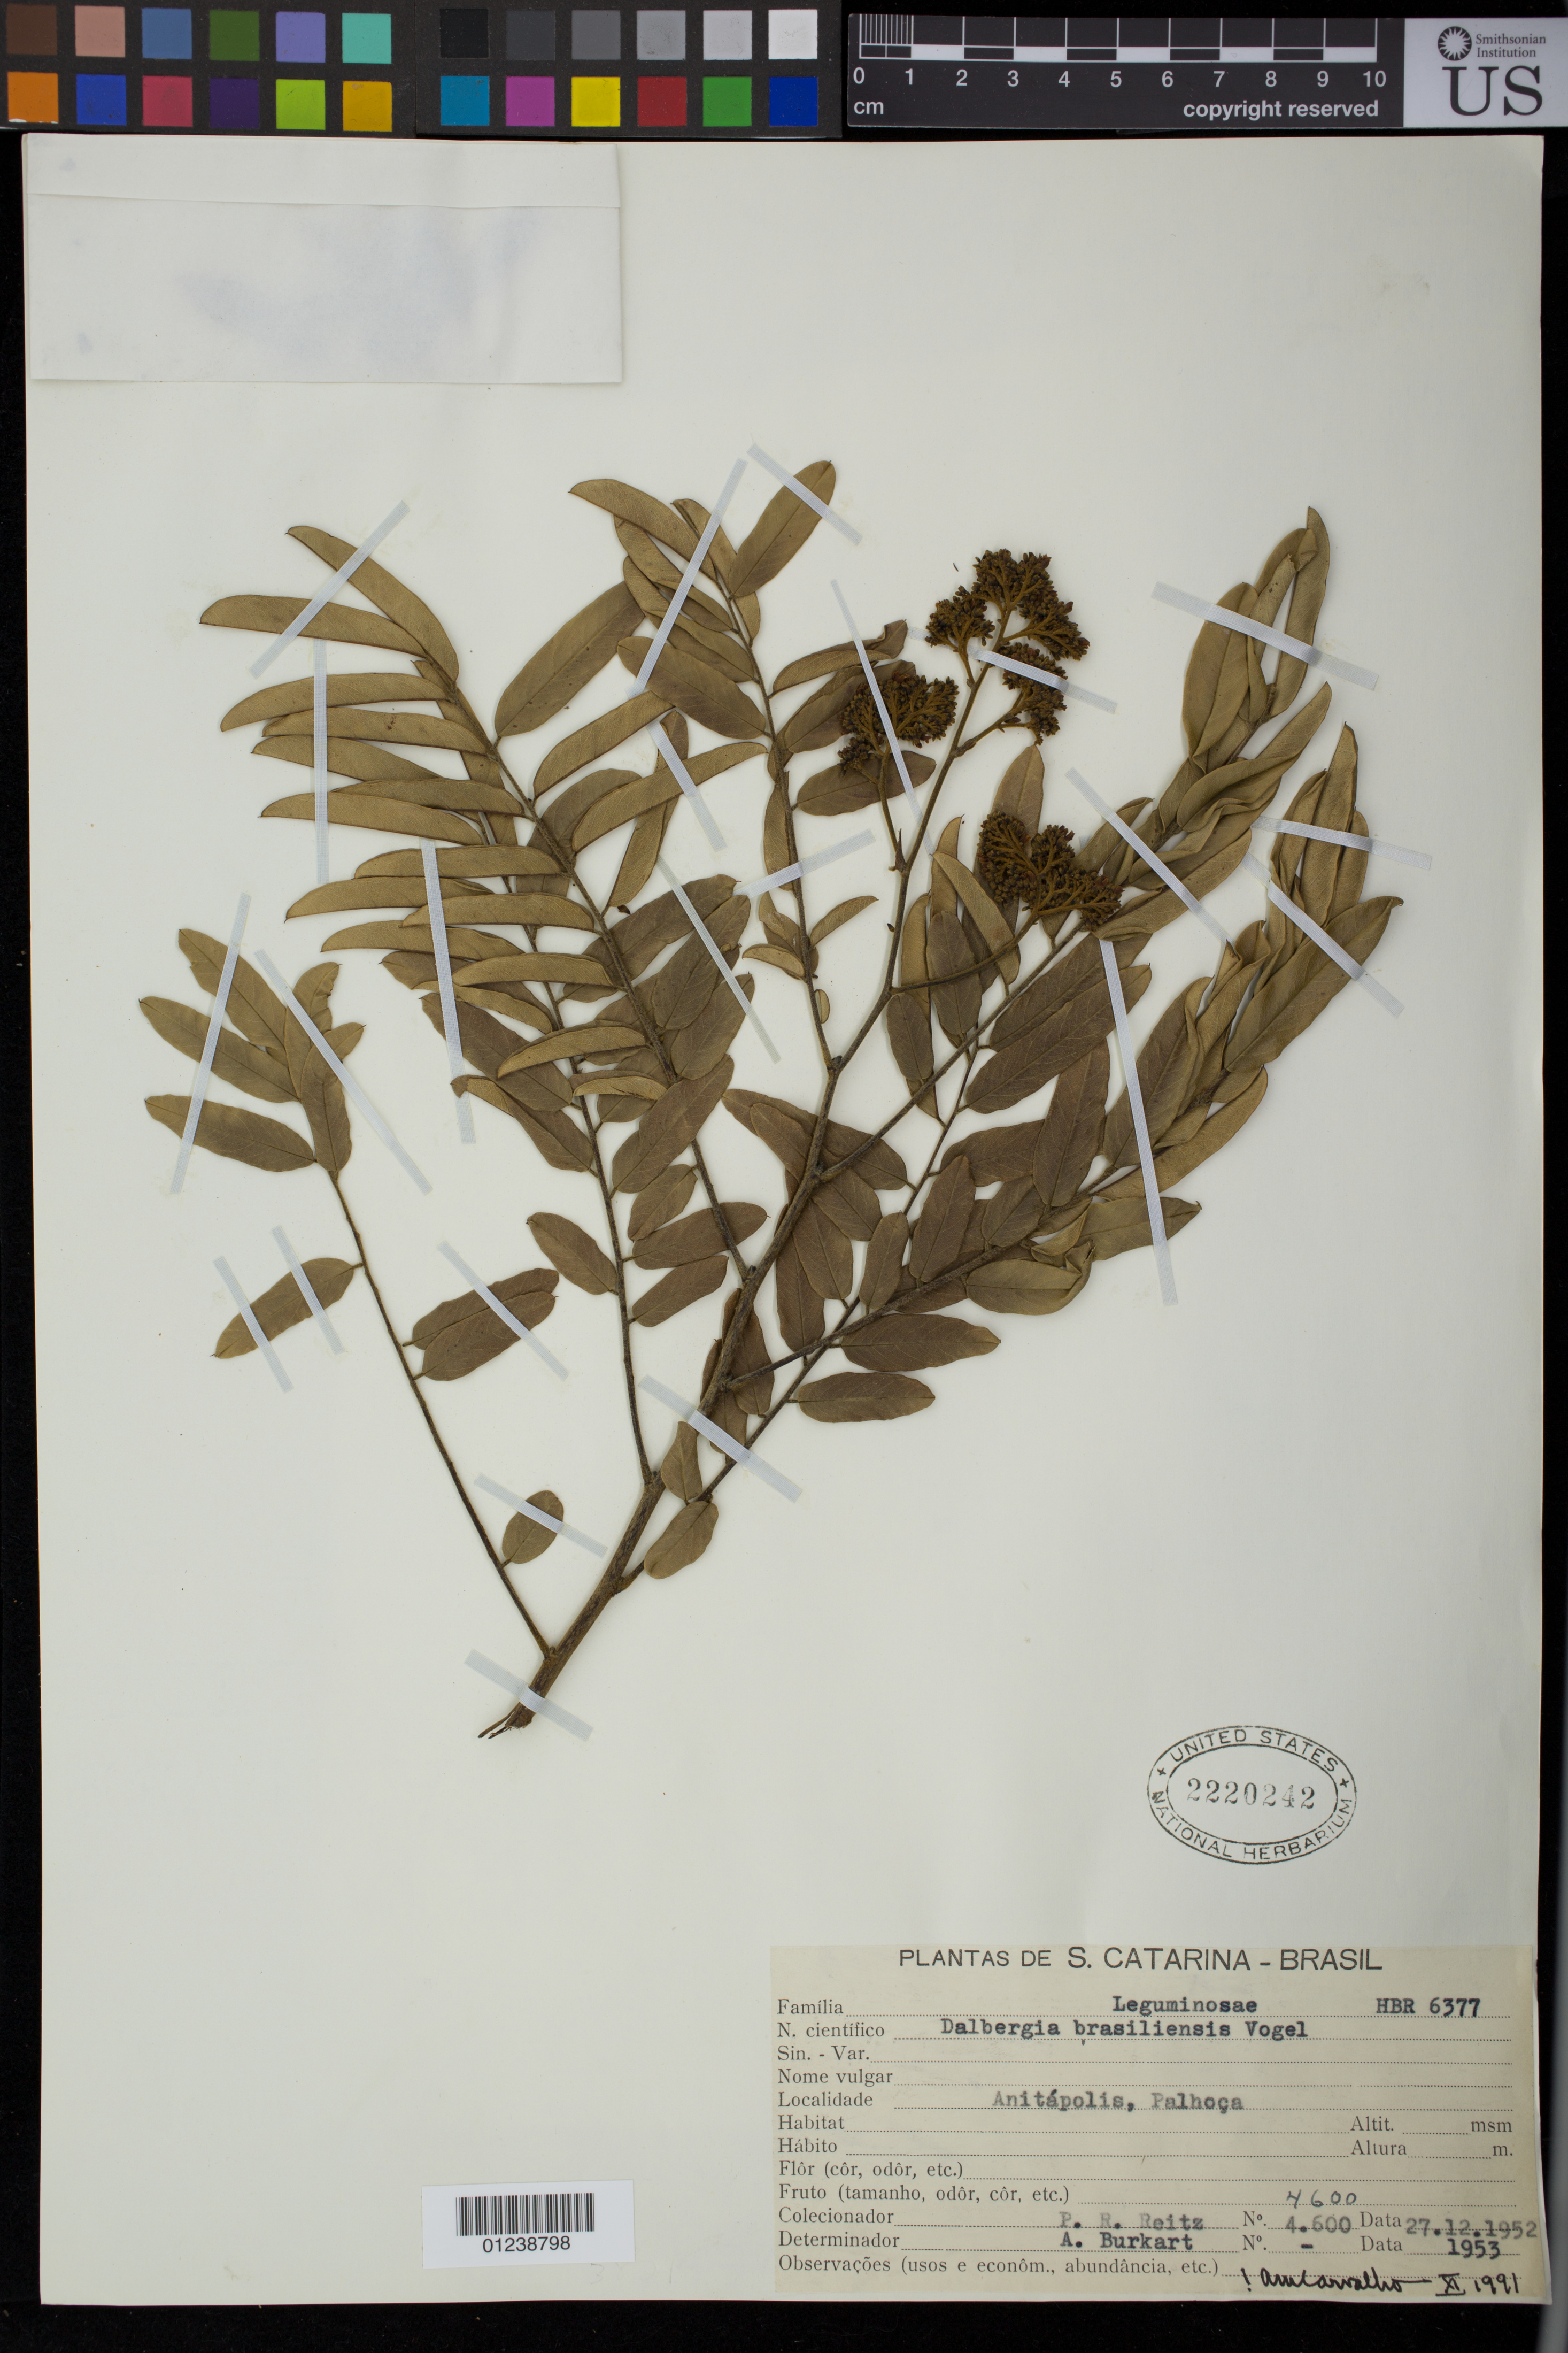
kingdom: Plantae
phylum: Tracheophyta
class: Magnoliopsida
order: Fabales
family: Fabaceae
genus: Dalbergia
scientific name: Dalbergia brasiliensis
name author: Vogel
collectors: R. Reitz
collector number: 4600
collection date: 1952-12-27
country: Brazil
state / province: Santa Catarina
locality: Anitapolis, Palhoca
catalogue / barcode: US 2220242